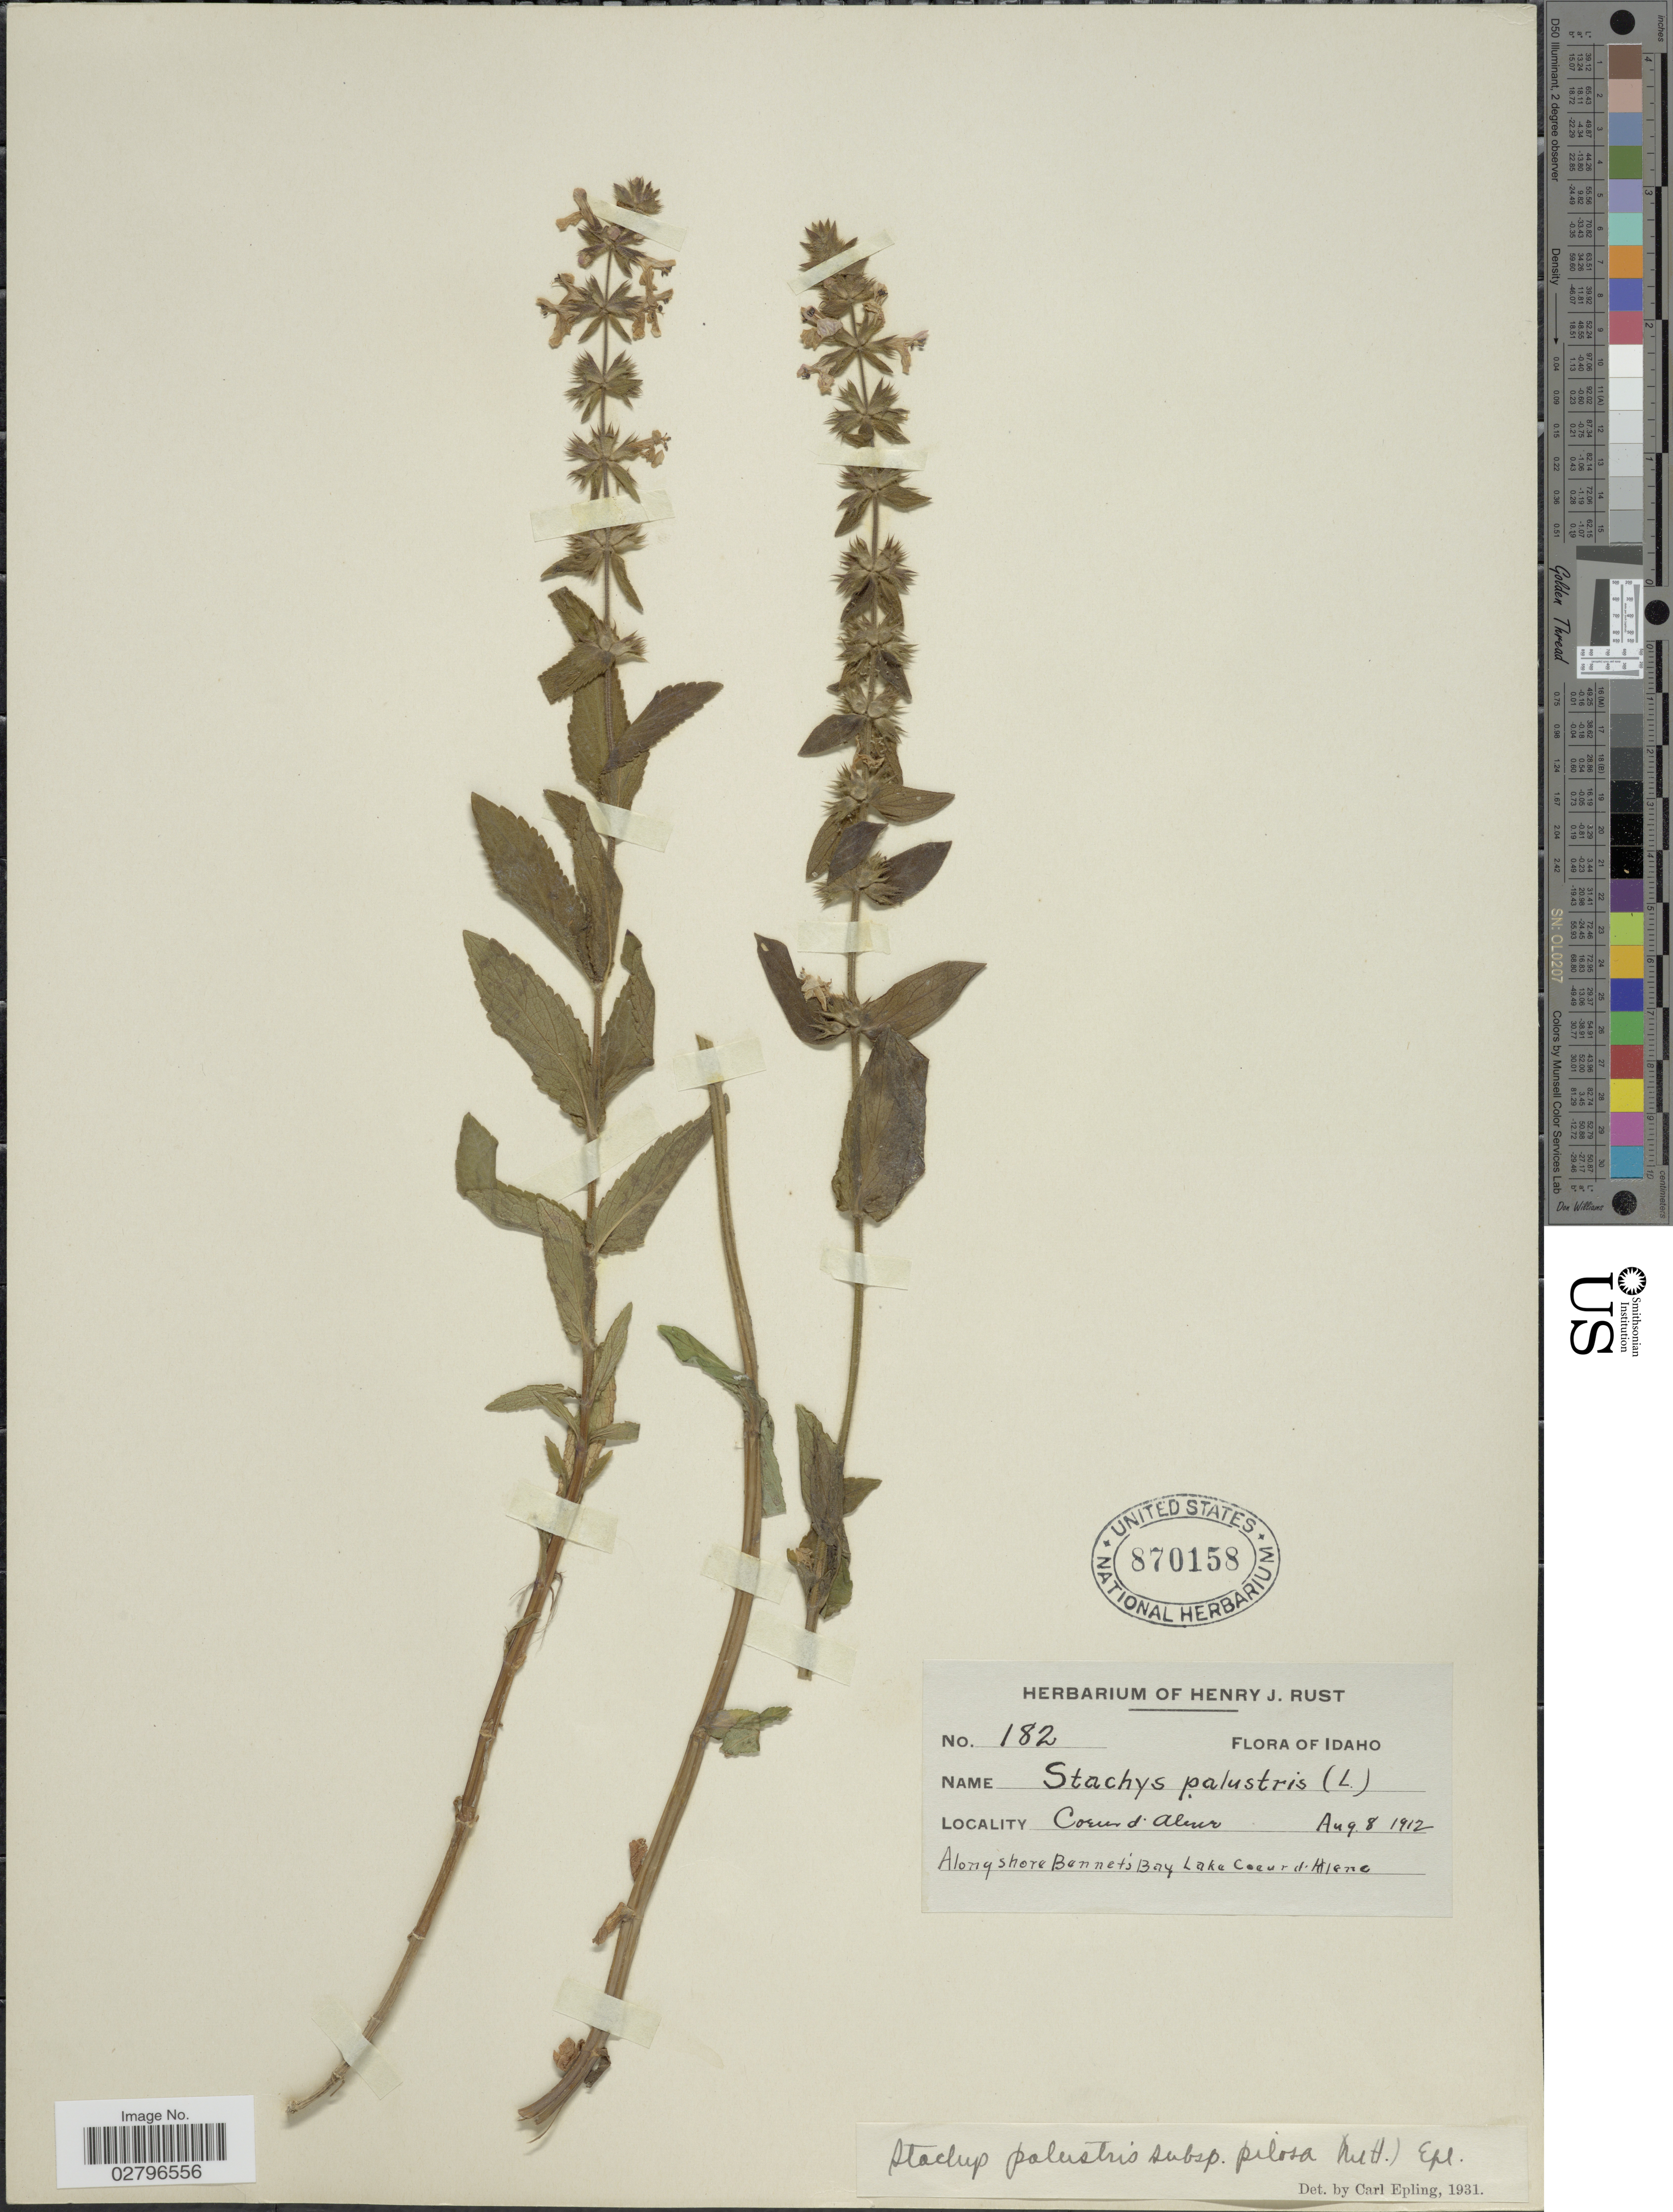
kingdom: Plantae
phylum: Tracheophyta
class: Magnoliopsida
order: Lamiales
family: Lamiaceae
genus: Stachys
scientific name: Stachys pilosa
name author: Nutt.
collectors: H. J. Rust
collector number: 182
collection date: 1912-08-08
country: United States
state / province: Idaho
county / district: Kootenai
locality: Coeur d'Alene.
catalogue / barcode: US 870158